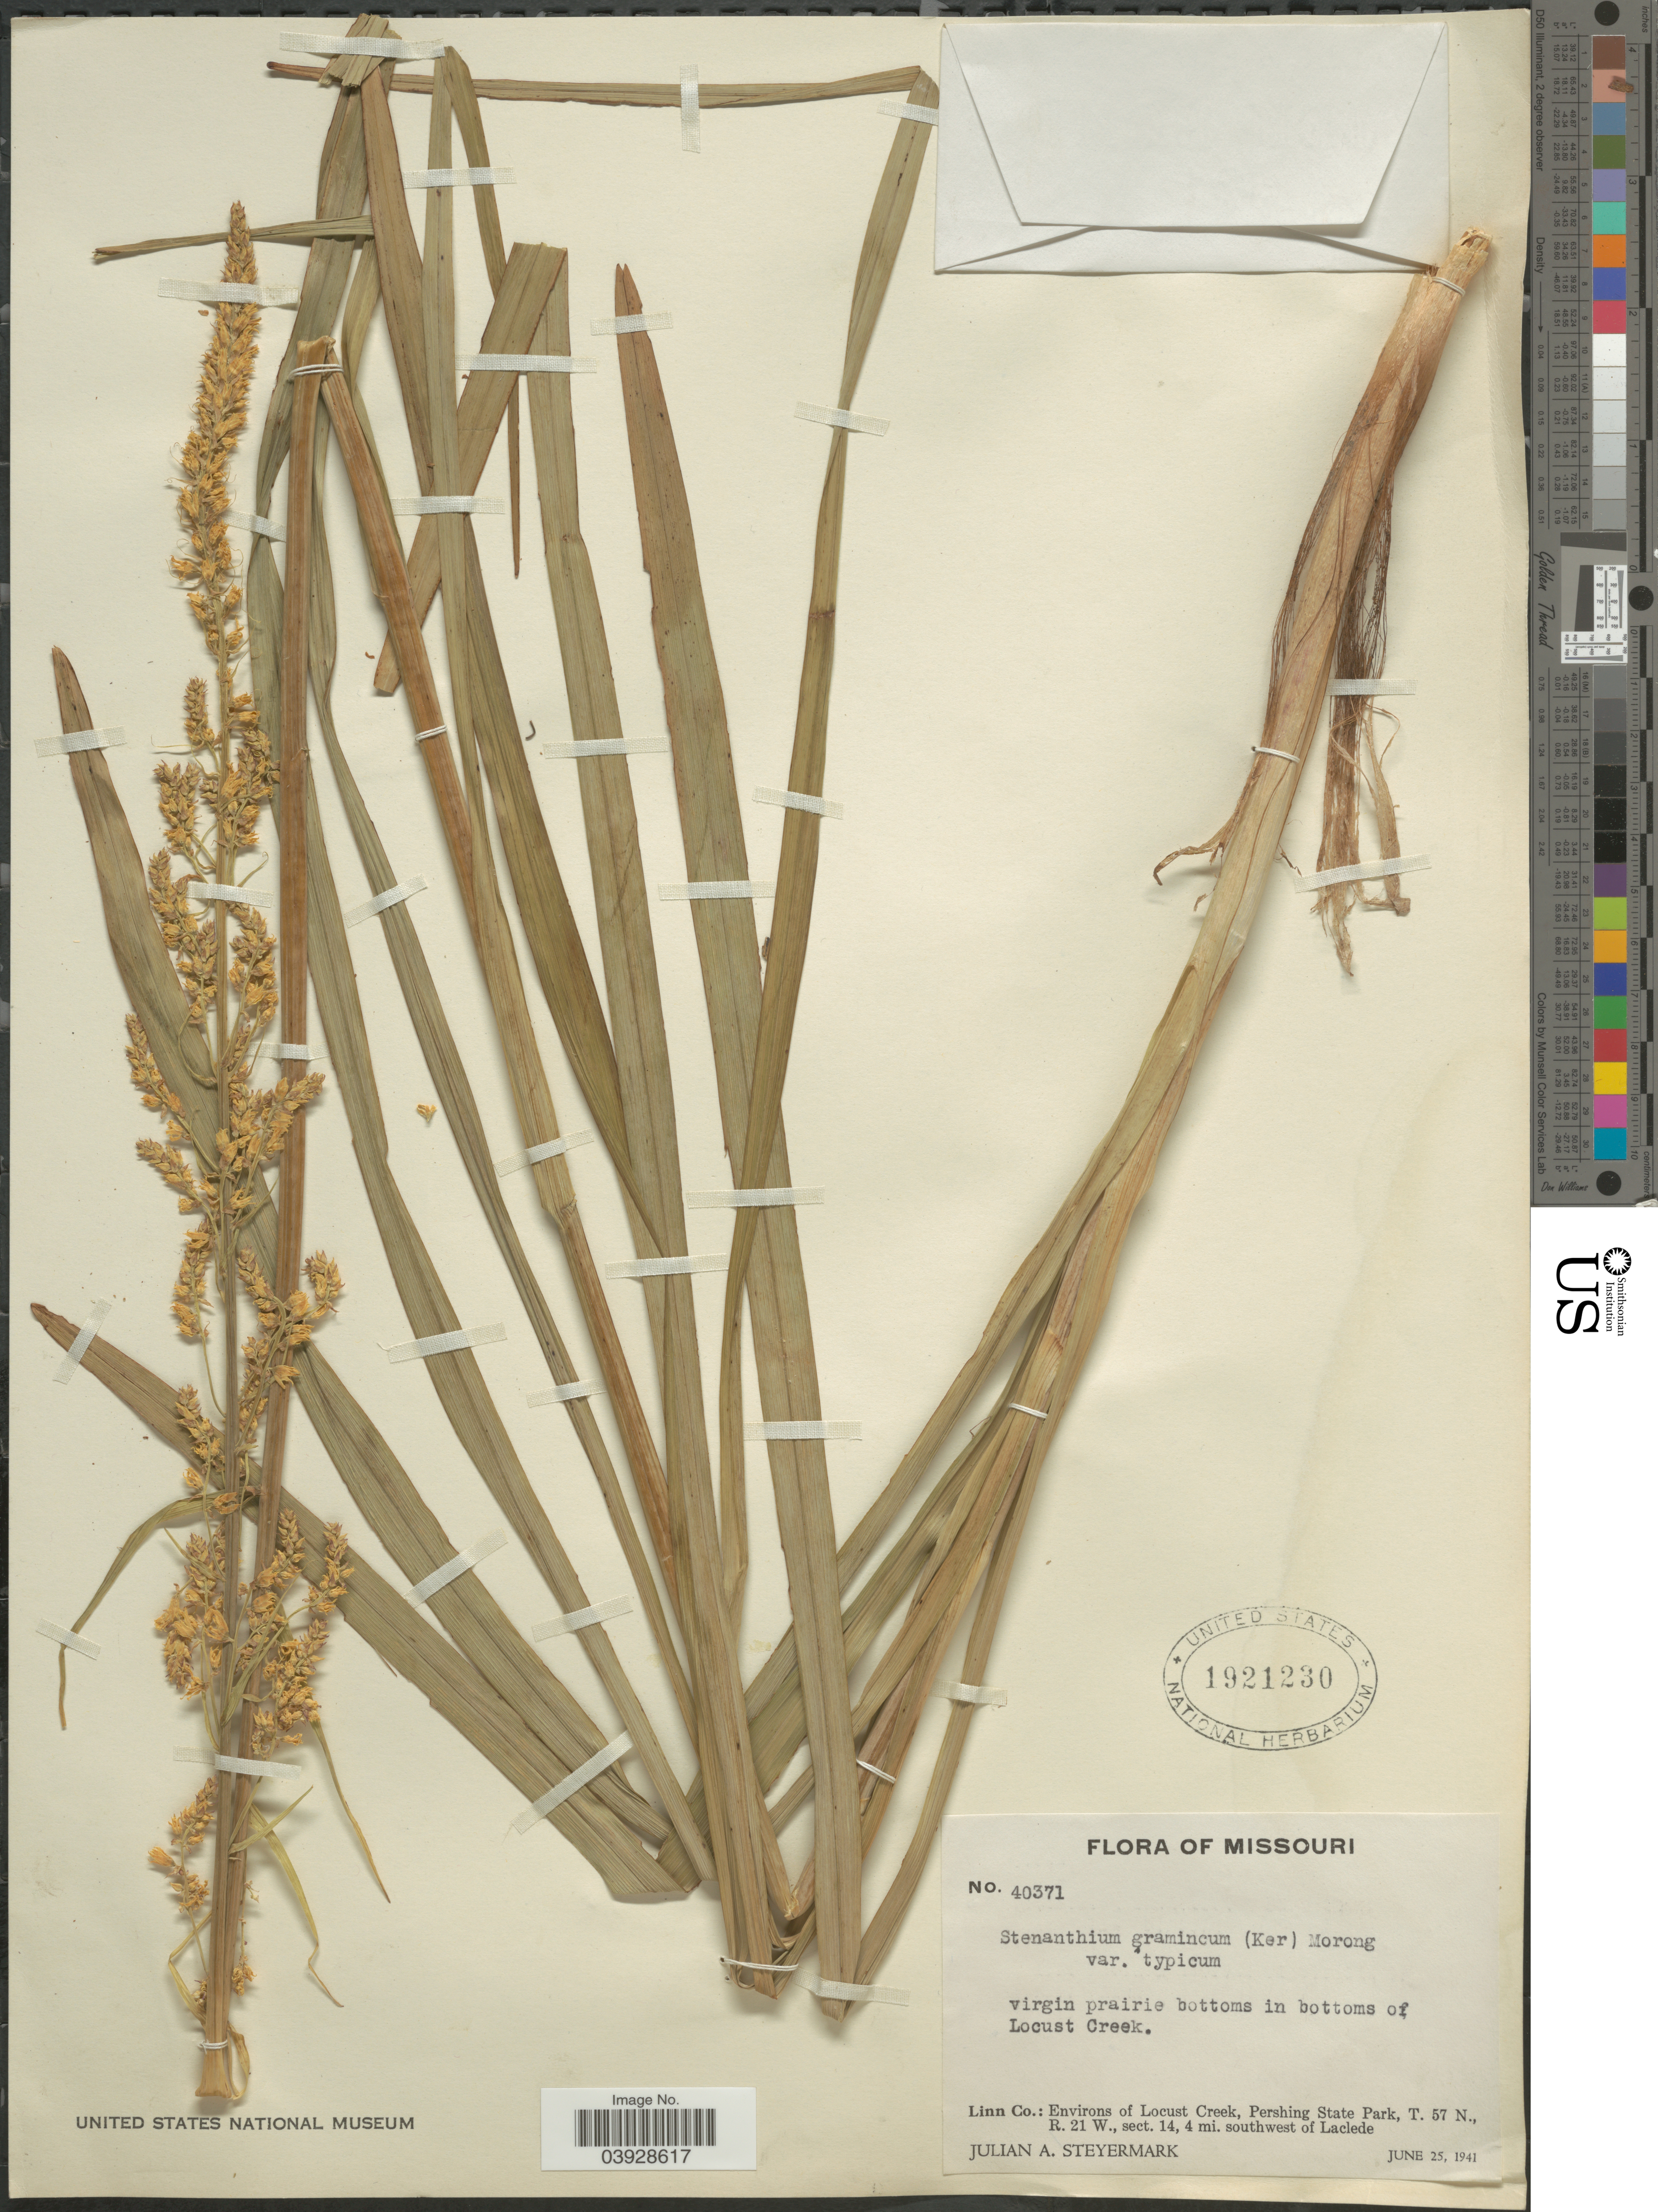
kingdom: Plantae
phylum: Tracheophyta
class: Liliopsida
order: Liliales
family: Melanthiaceae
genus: Stenanthium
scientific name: Stenanthium gramineum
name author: (Ker Gawl.) Morong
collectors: J. Steyermark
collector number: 40371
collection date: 1941-06-25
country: United States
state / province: Missouri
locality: Virgin prairie bottoms in bottoms of Locust Creek. Linn Co.: Environs of Locust Creek, Pershing State Park, T. 57 N., R. 21 W., sect. 14.4 mi. southwest of Laclede.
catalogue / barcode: US 1921230